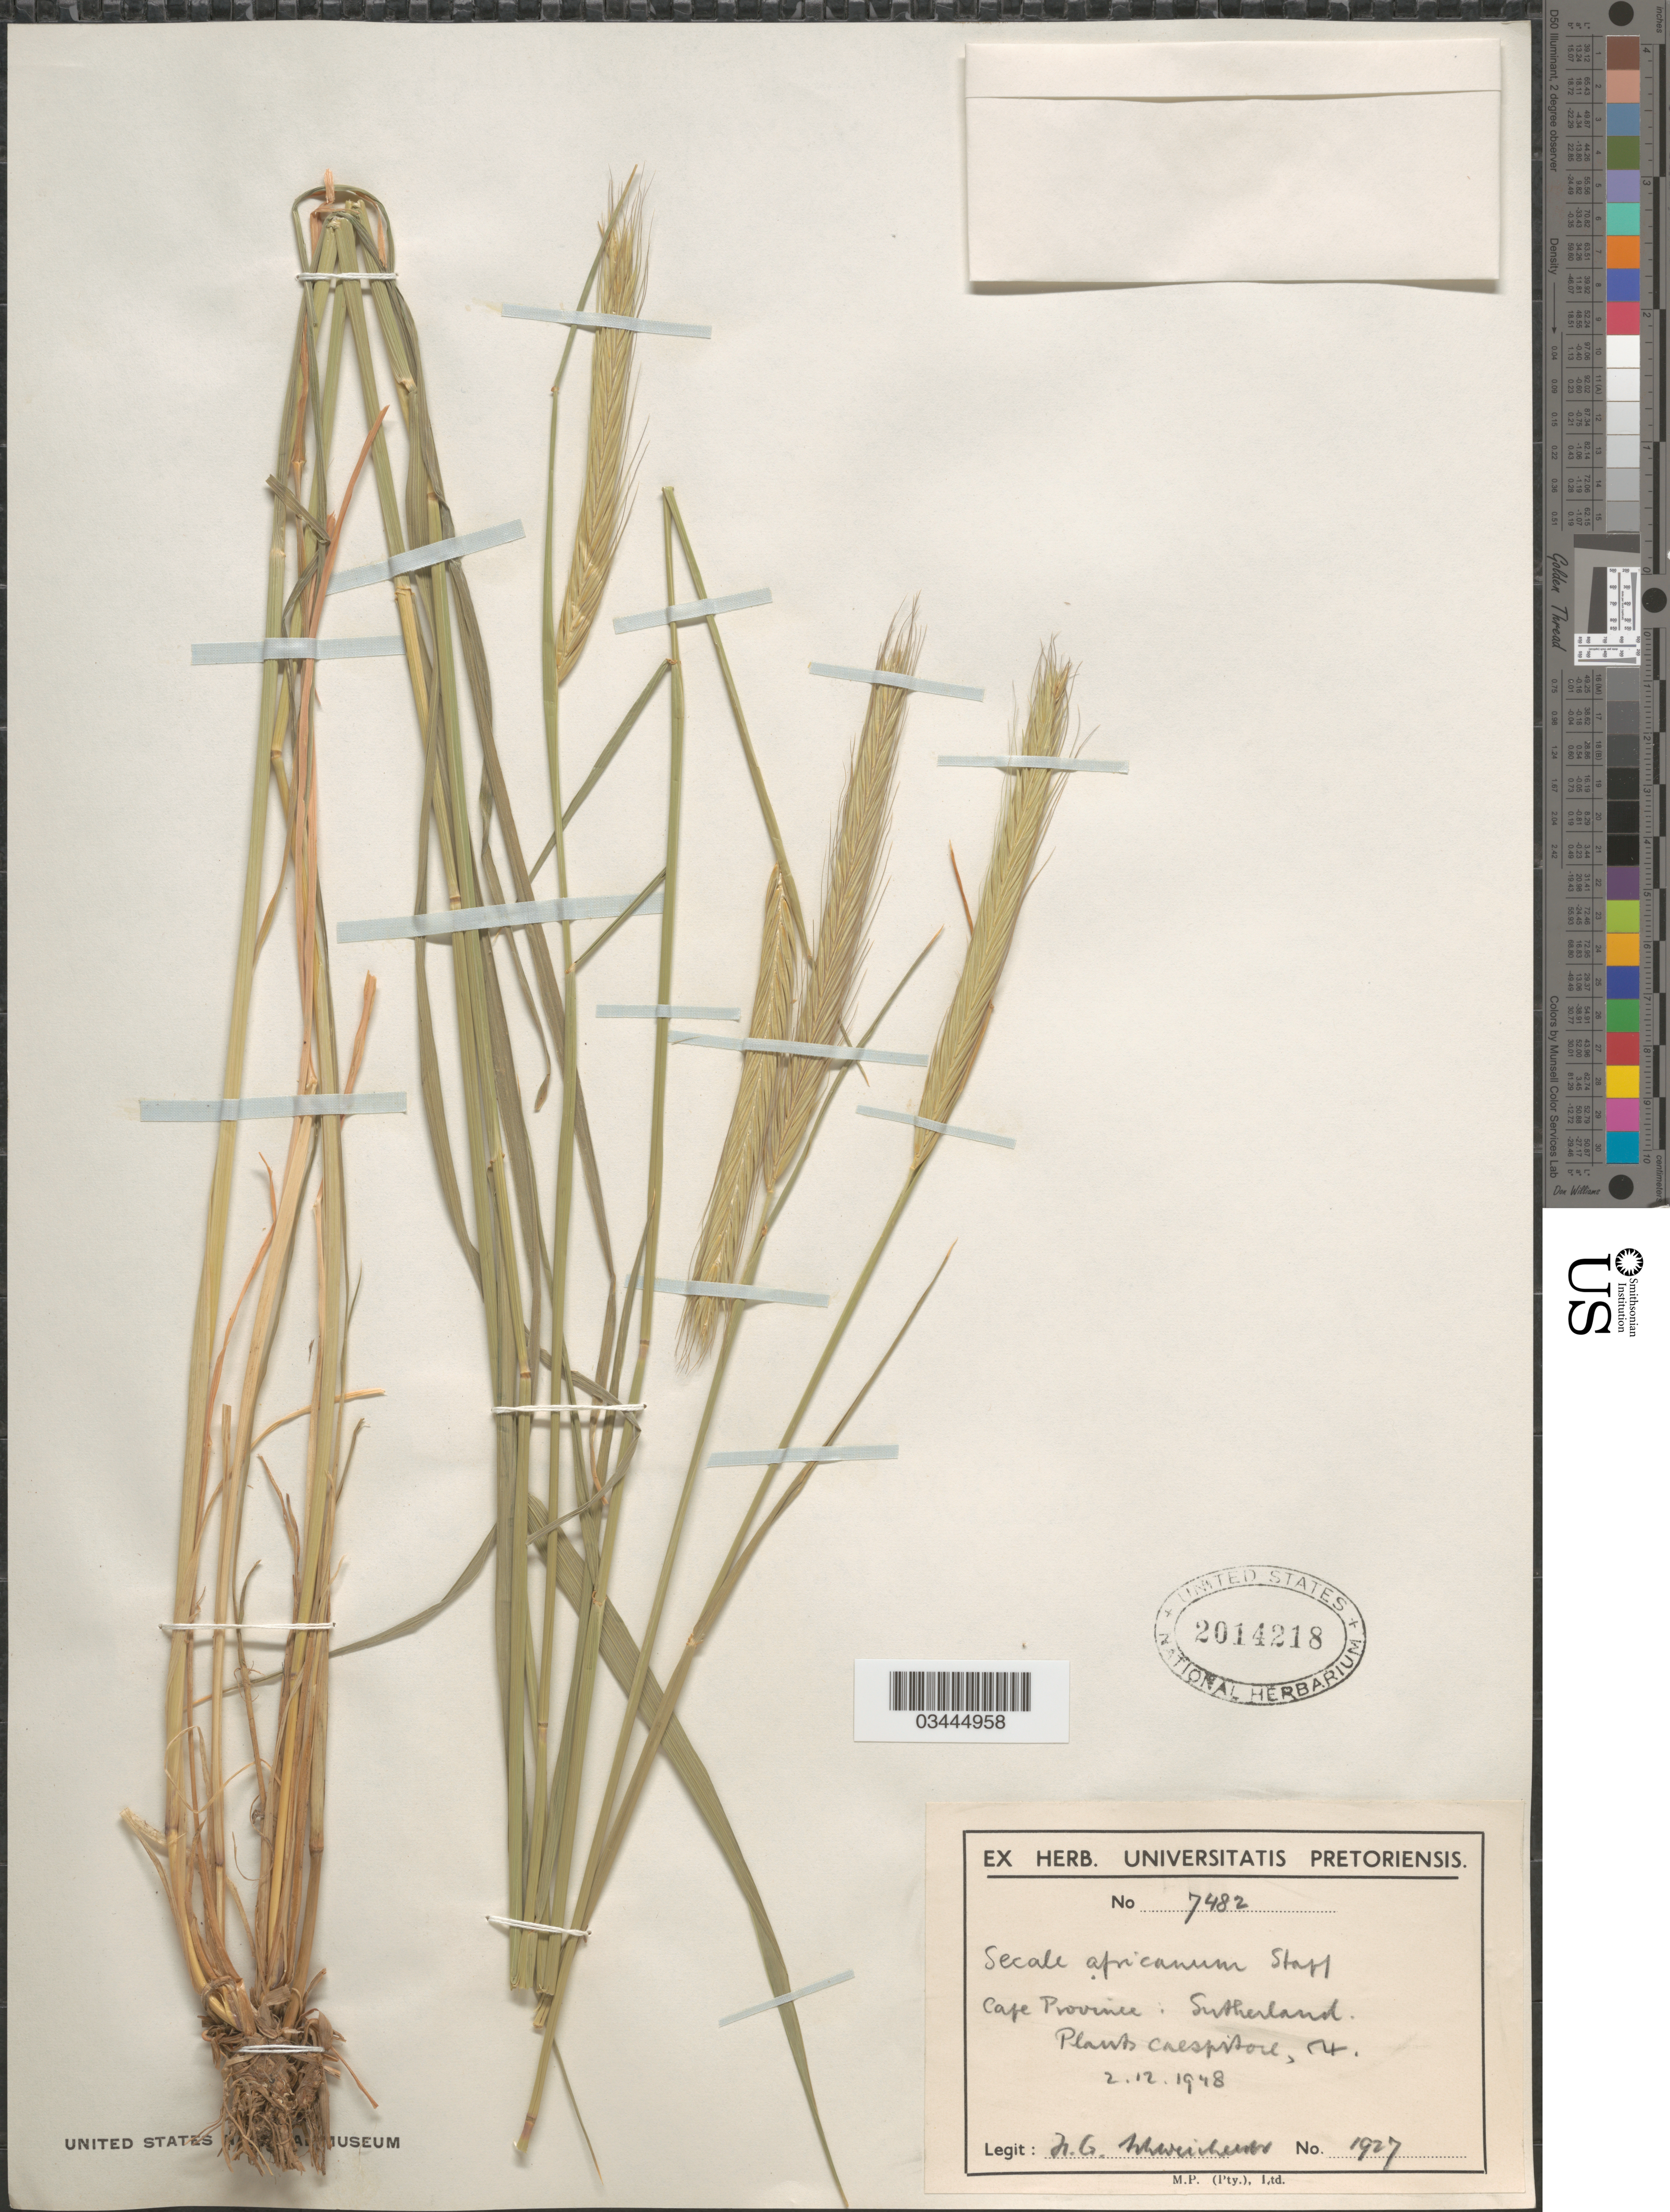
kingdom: Plantae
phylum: Tracheophyta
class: Liliopsida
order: Poales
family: Poaceae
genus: Secale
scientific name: Secale africanum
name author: Stapf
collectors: H. Schweickerdt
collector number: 1927/7482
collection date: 1948-12-02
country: South Africa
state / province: Northern Cape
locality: Sutherland.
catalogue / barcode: US 2014218